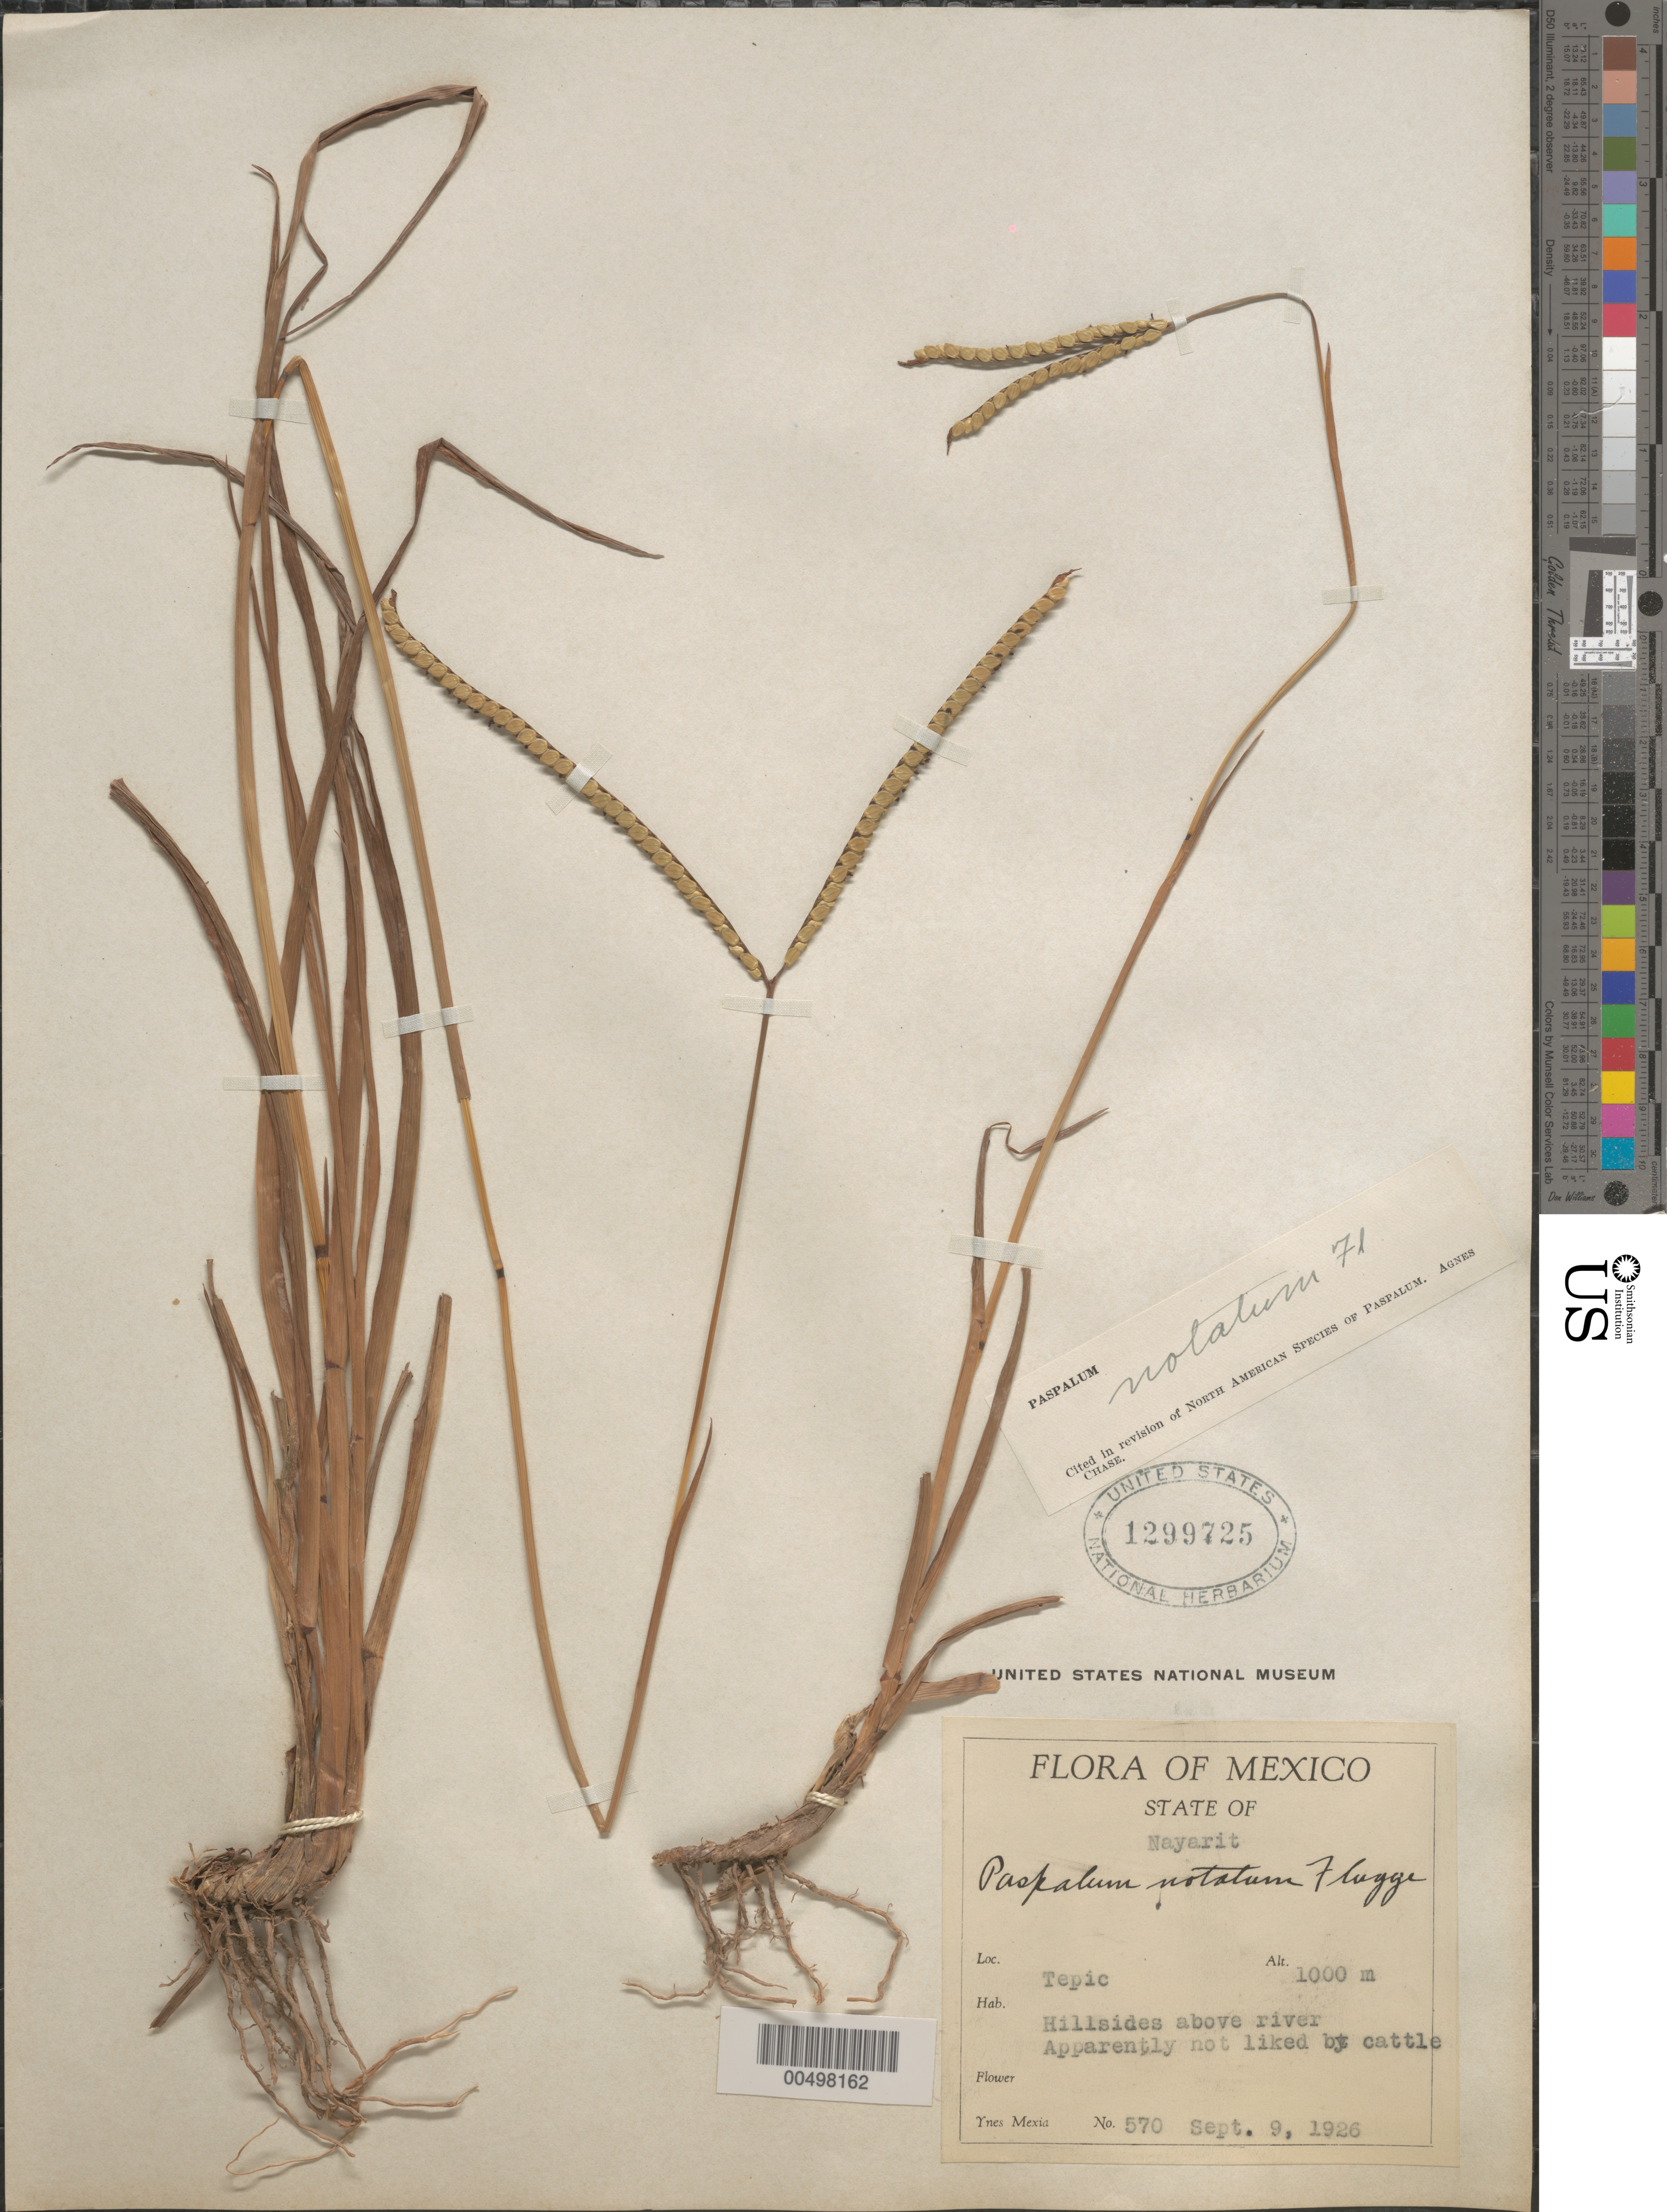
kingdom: Plantae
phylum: Tracheophyta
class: Liliopsida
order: Poales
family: Poaceae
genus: Paspalum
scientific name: Paspalum notatum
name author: Flüggé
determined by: Chase, [M.] Agnes, (US)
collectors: Y. Mexia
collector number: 570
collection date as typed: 9 Sep 1926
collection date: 1926-09-09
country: Mexico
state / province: Nayarit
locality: Tepic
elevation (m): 1000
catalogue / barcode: US 1299725